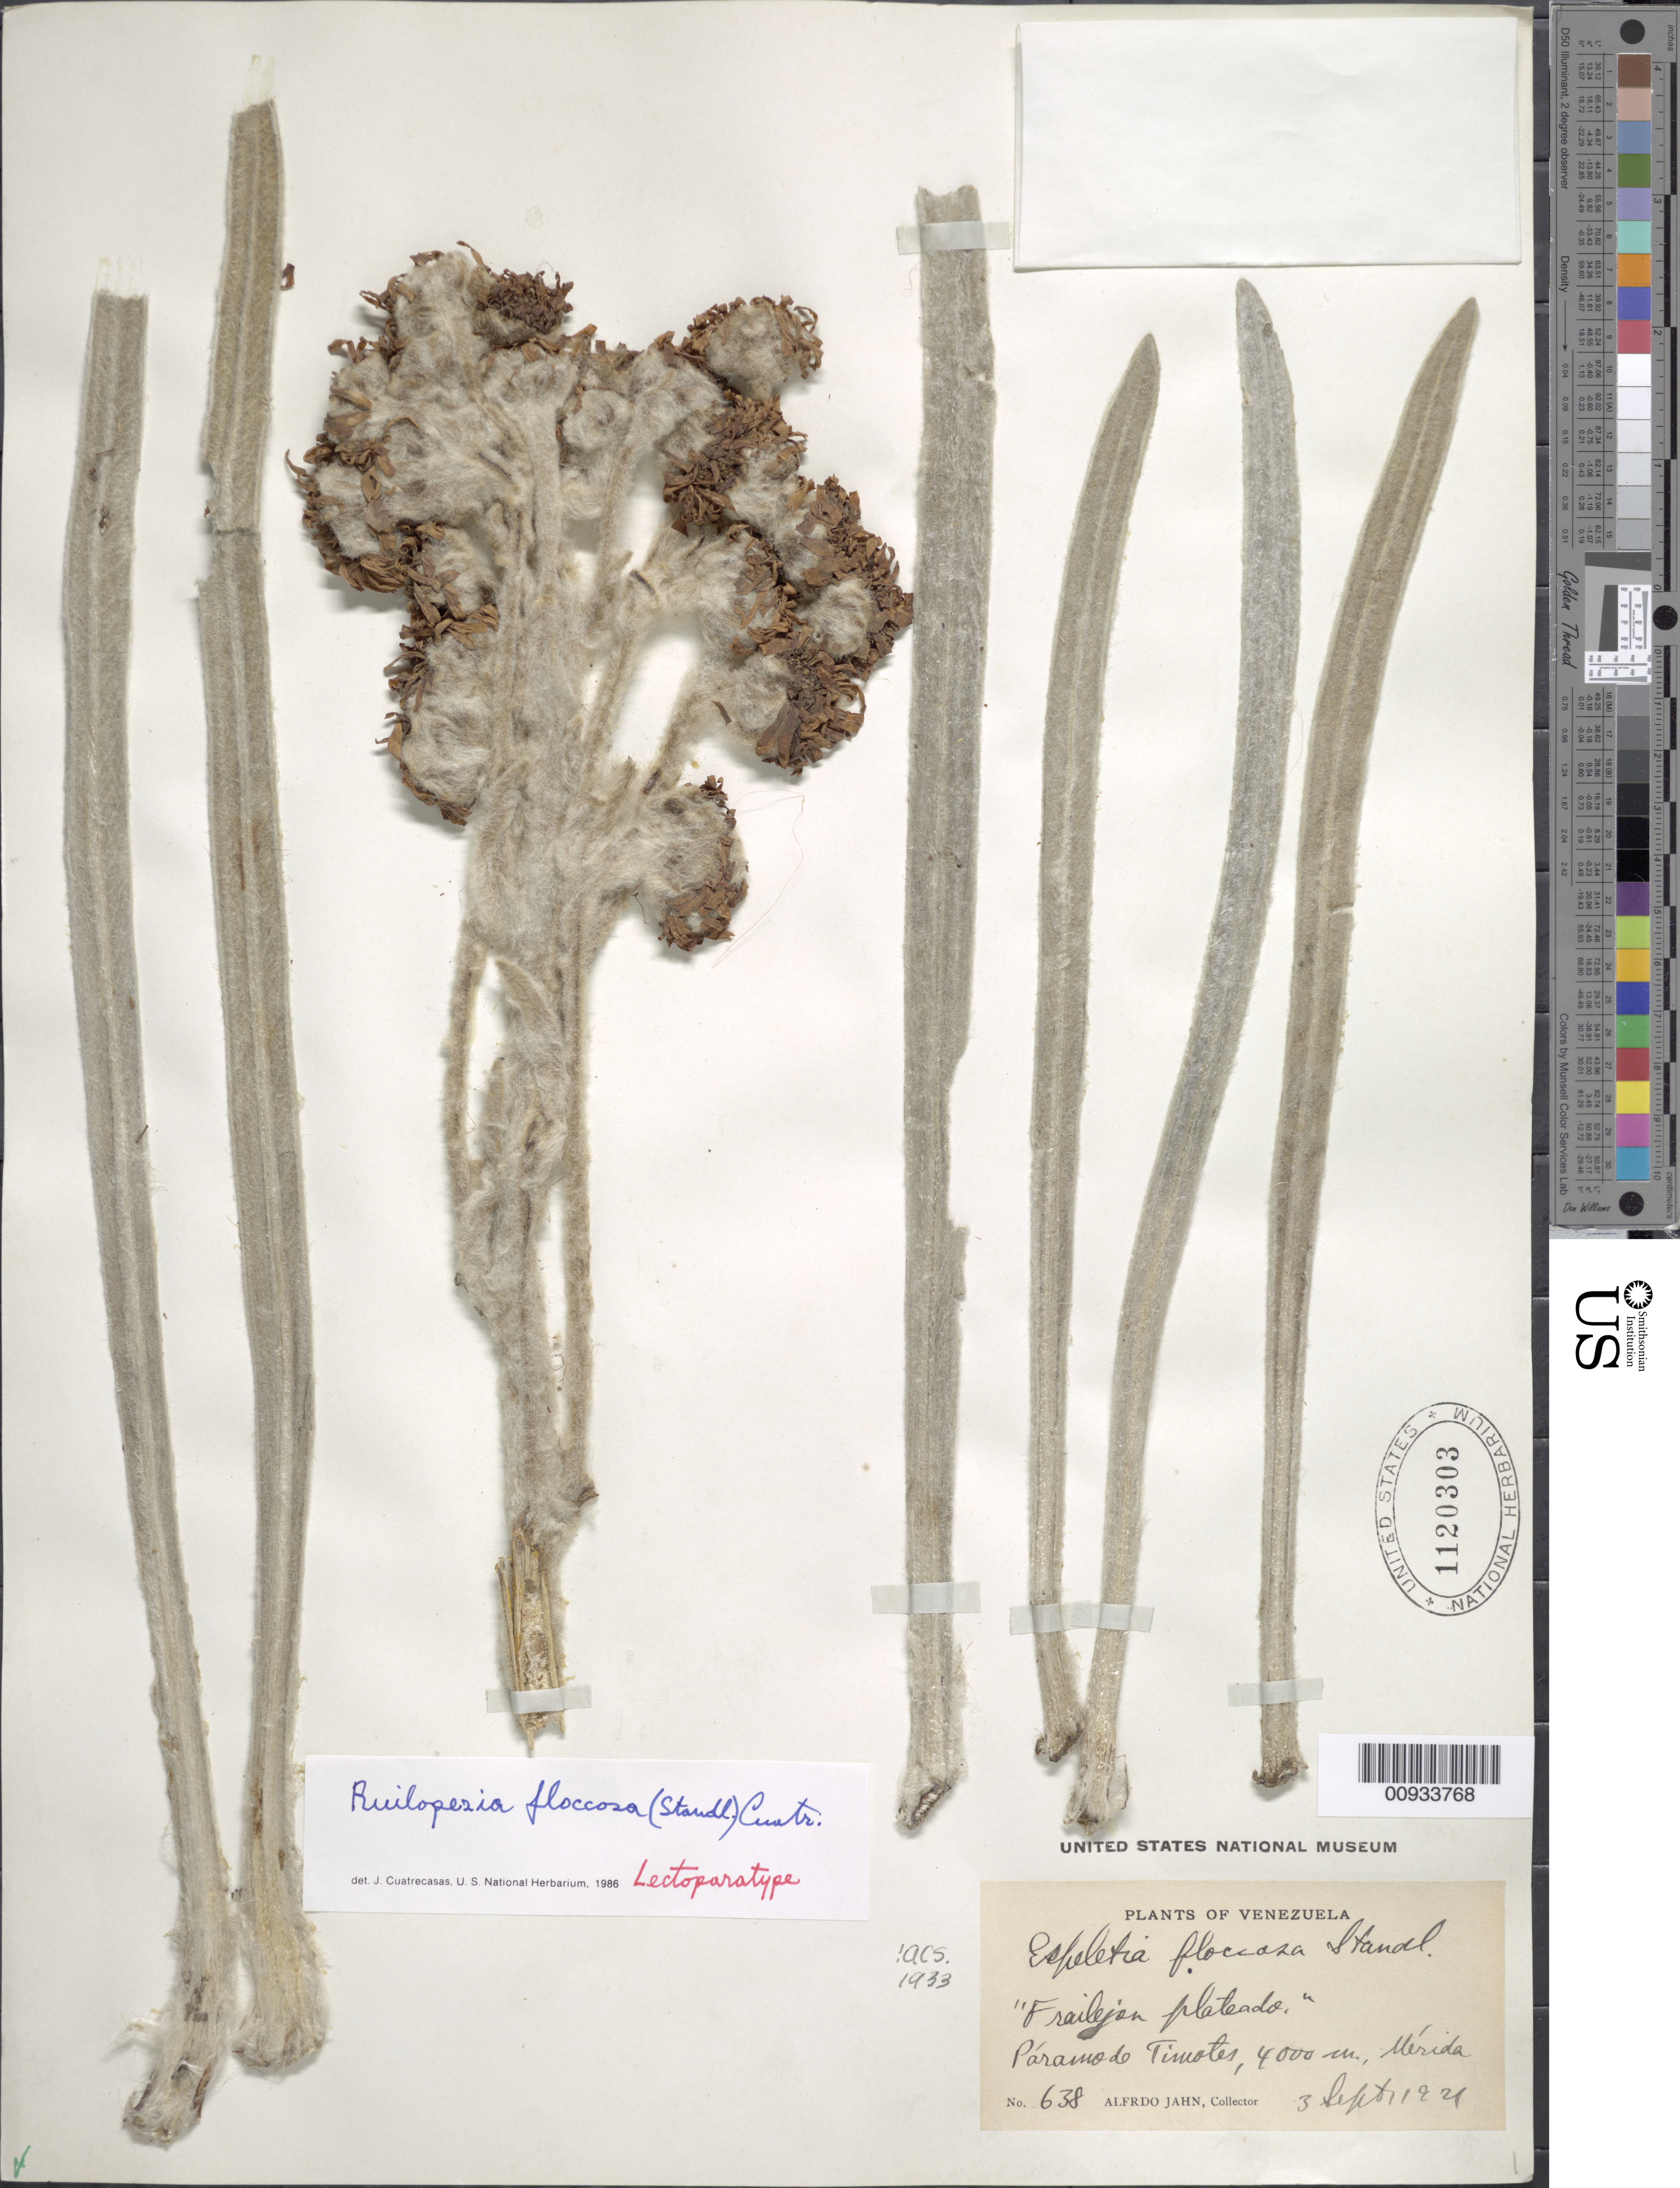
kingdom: Plantae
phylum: Tracheophyta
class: Magnoliopsida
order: Asterales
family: Asteraceae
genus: Ruilopezia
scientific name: Ruilopezia floccosa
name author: (Standl.) Cuatrec.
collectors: A. Jahn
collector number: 638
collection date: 1921-11-03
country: Venezuela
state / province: Mérida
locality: Páramo de Timotes. Páramo de Timotes.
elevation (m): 4000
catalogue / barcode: US 1120303